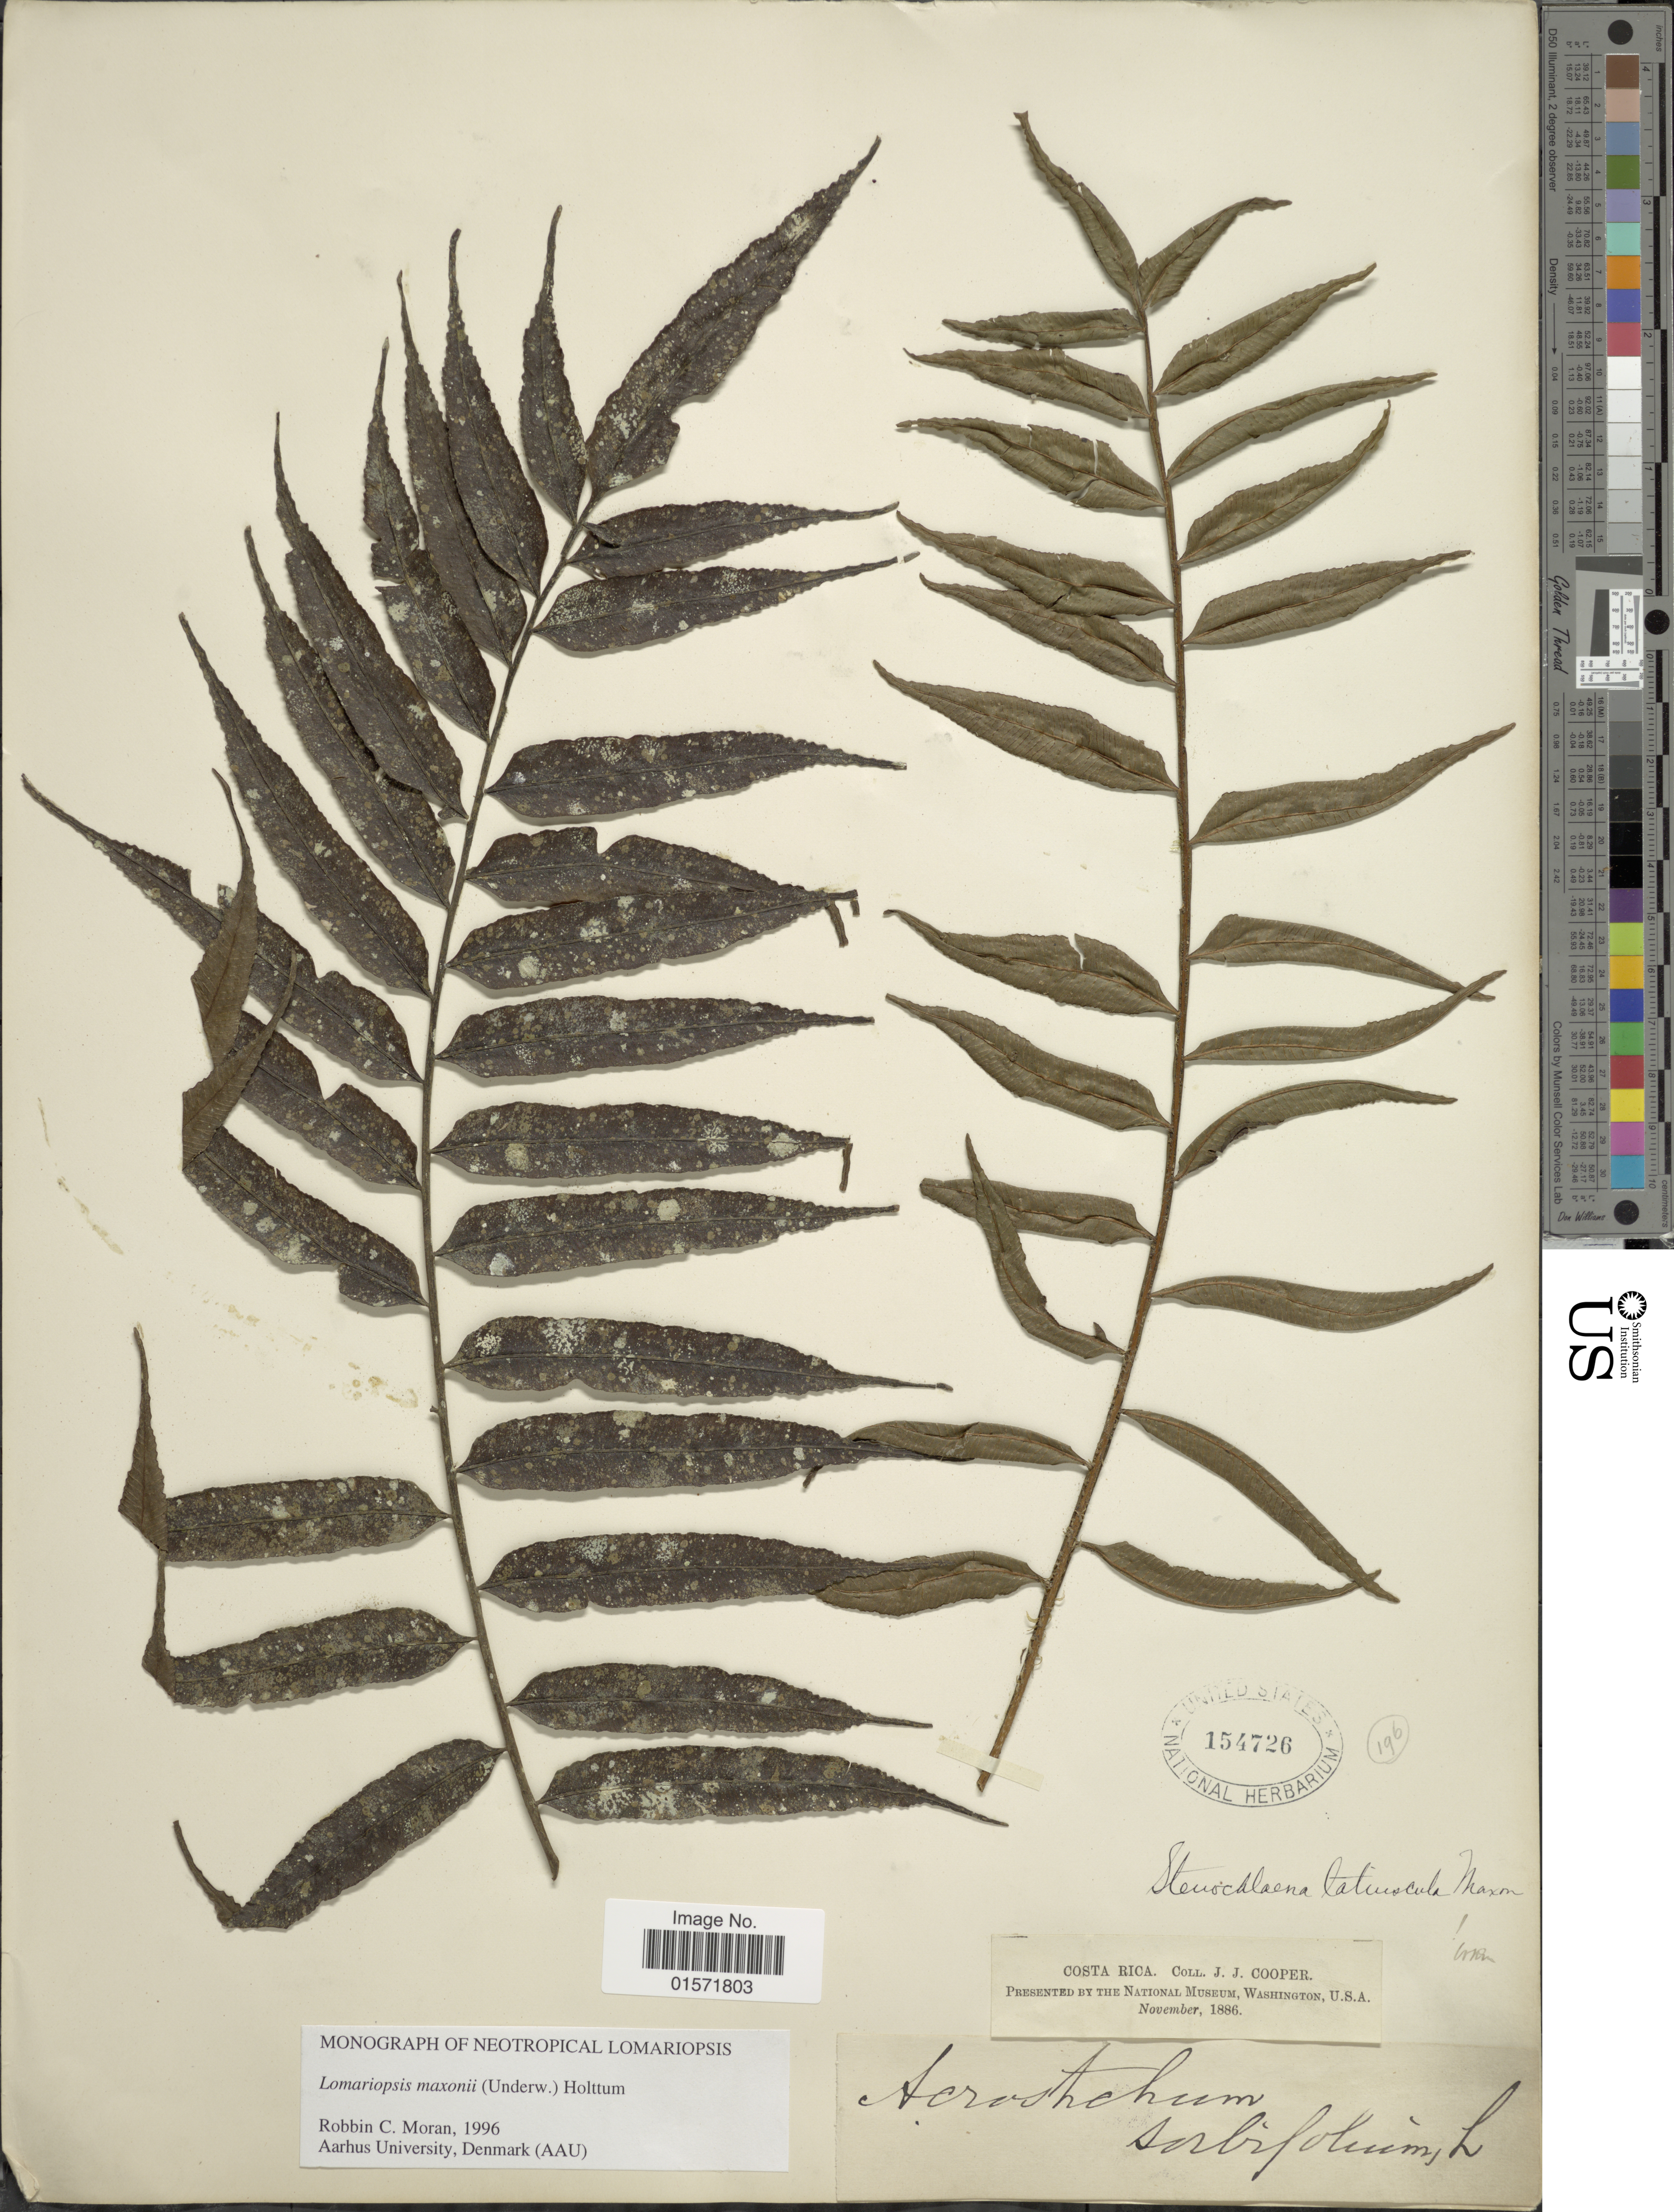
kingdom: Plantae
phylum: Tracheophyta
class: Polypodiopsida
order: Polypodiales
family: Lomariopsidaceae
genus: Lomariopsis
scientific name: Lomariopsis latiuscula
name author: (Maxon) Holttum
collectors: J. J. Cooper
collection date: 1886-11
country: Costa Rica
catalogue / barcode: US 154726